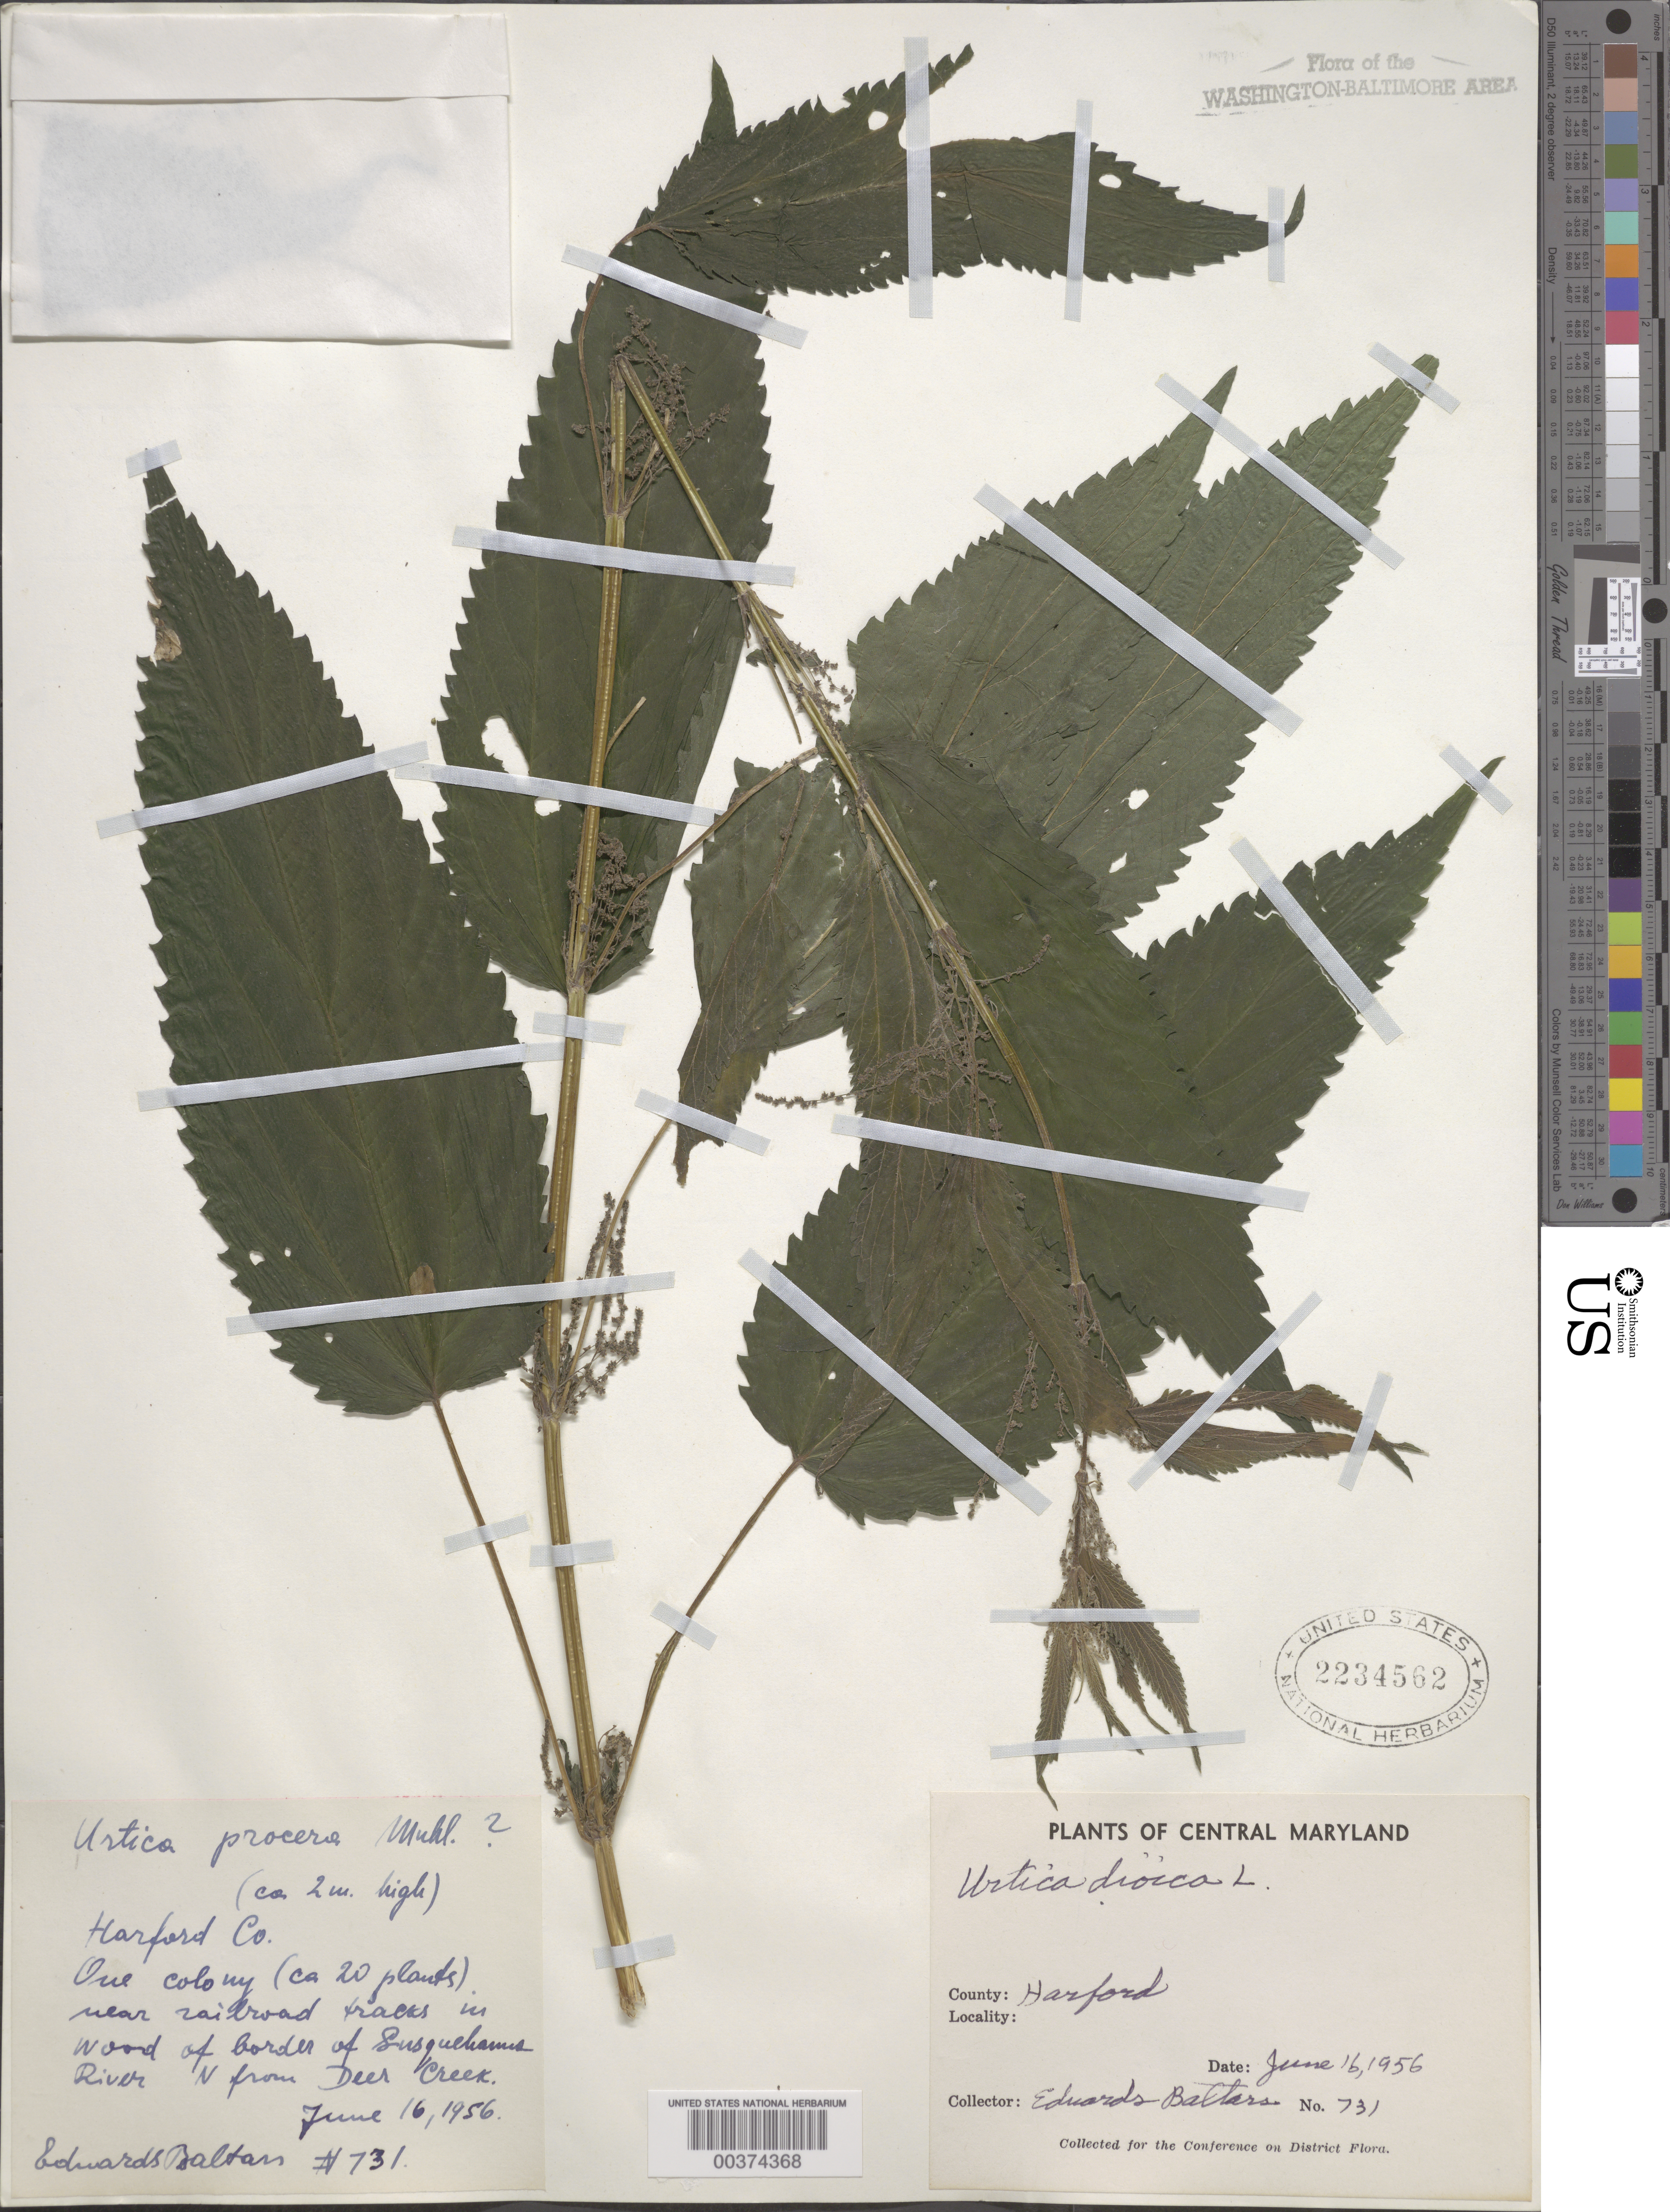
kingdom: Plantae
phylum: Tracheophyta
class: Magnoliopsida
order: Rosales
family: Urticaceae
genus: Urtica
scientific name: Urtica dioica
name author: L.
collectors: E. Baltars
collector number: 731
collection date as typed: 16 Jun 1956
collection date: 1956-06-16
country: United States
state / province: Maryland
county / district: Calvert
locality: Susquehanna River, north of Deer Creek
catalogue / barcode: US 2234562